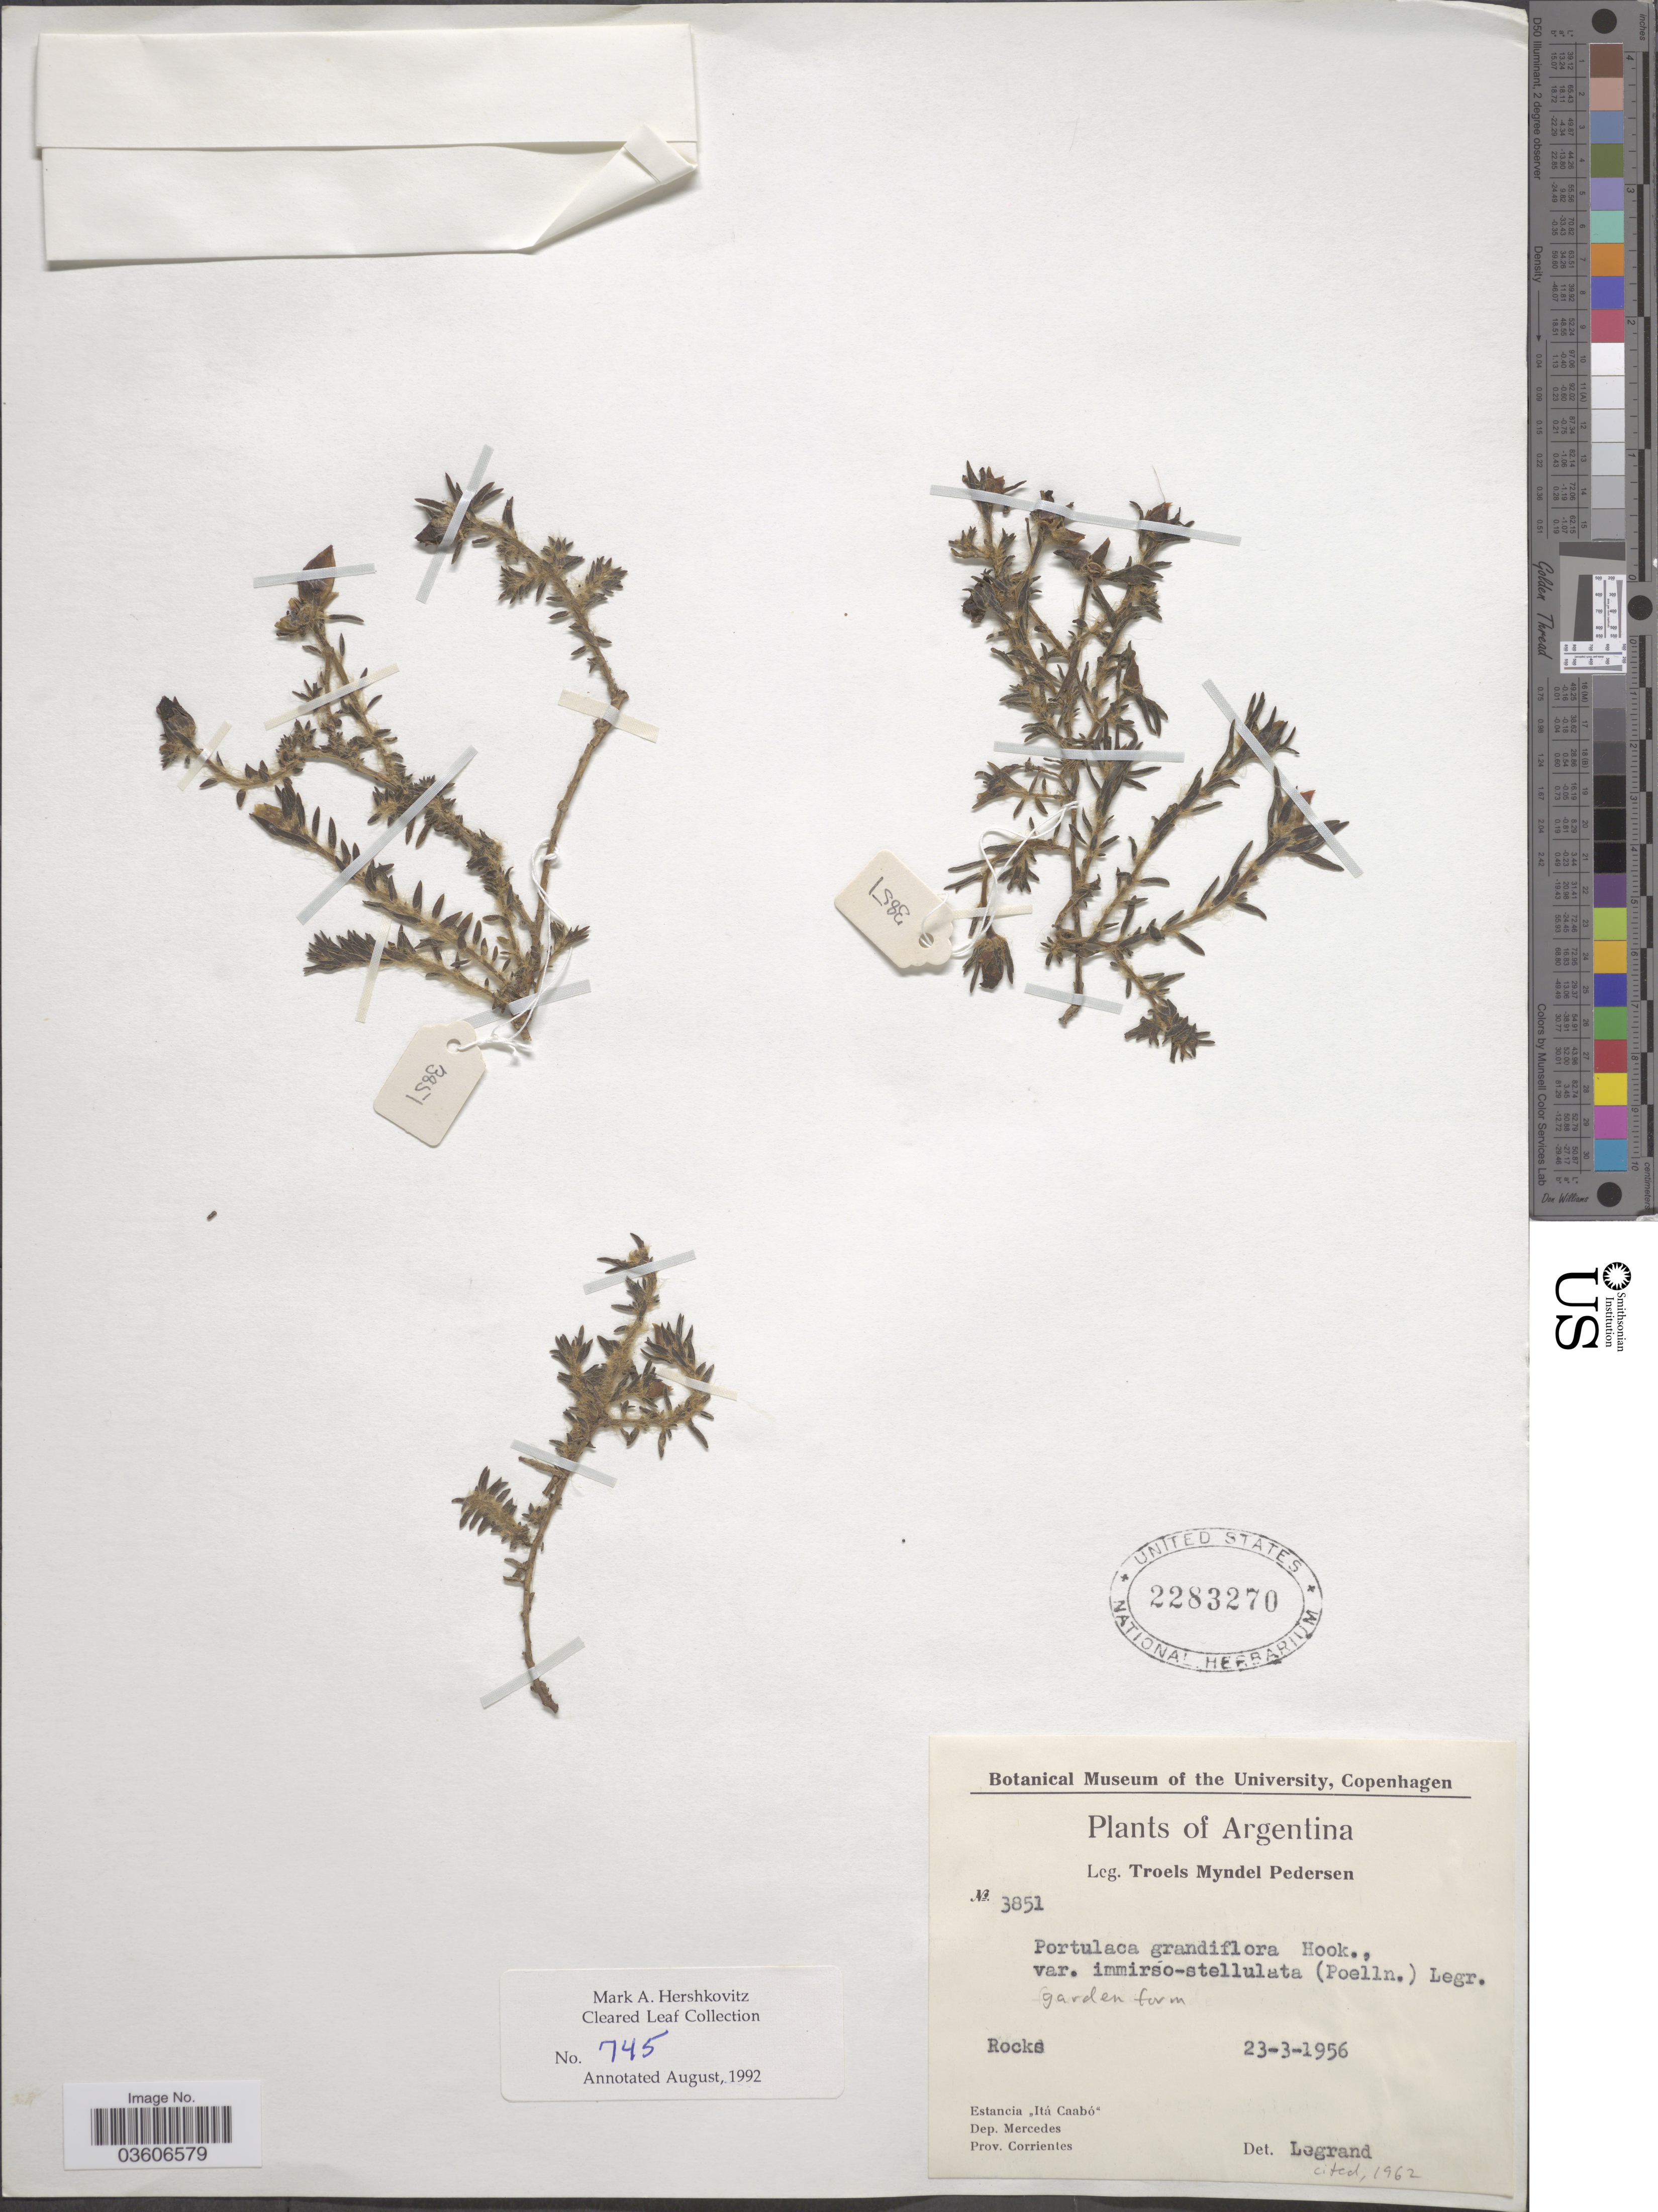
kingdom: Plantae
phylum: Tracheophyta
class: Magnoliopsida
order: Caryophyllales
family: Portulacaceae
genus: Portulaca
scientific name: Portulaca grandiflora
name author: Hook.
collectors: T. Pederson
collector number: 3851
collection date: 1956-03-23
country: Argentina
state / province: Corrientes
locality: Estancia "Itá Caabó". Dep. Mercedes.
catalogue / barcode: US 2283270